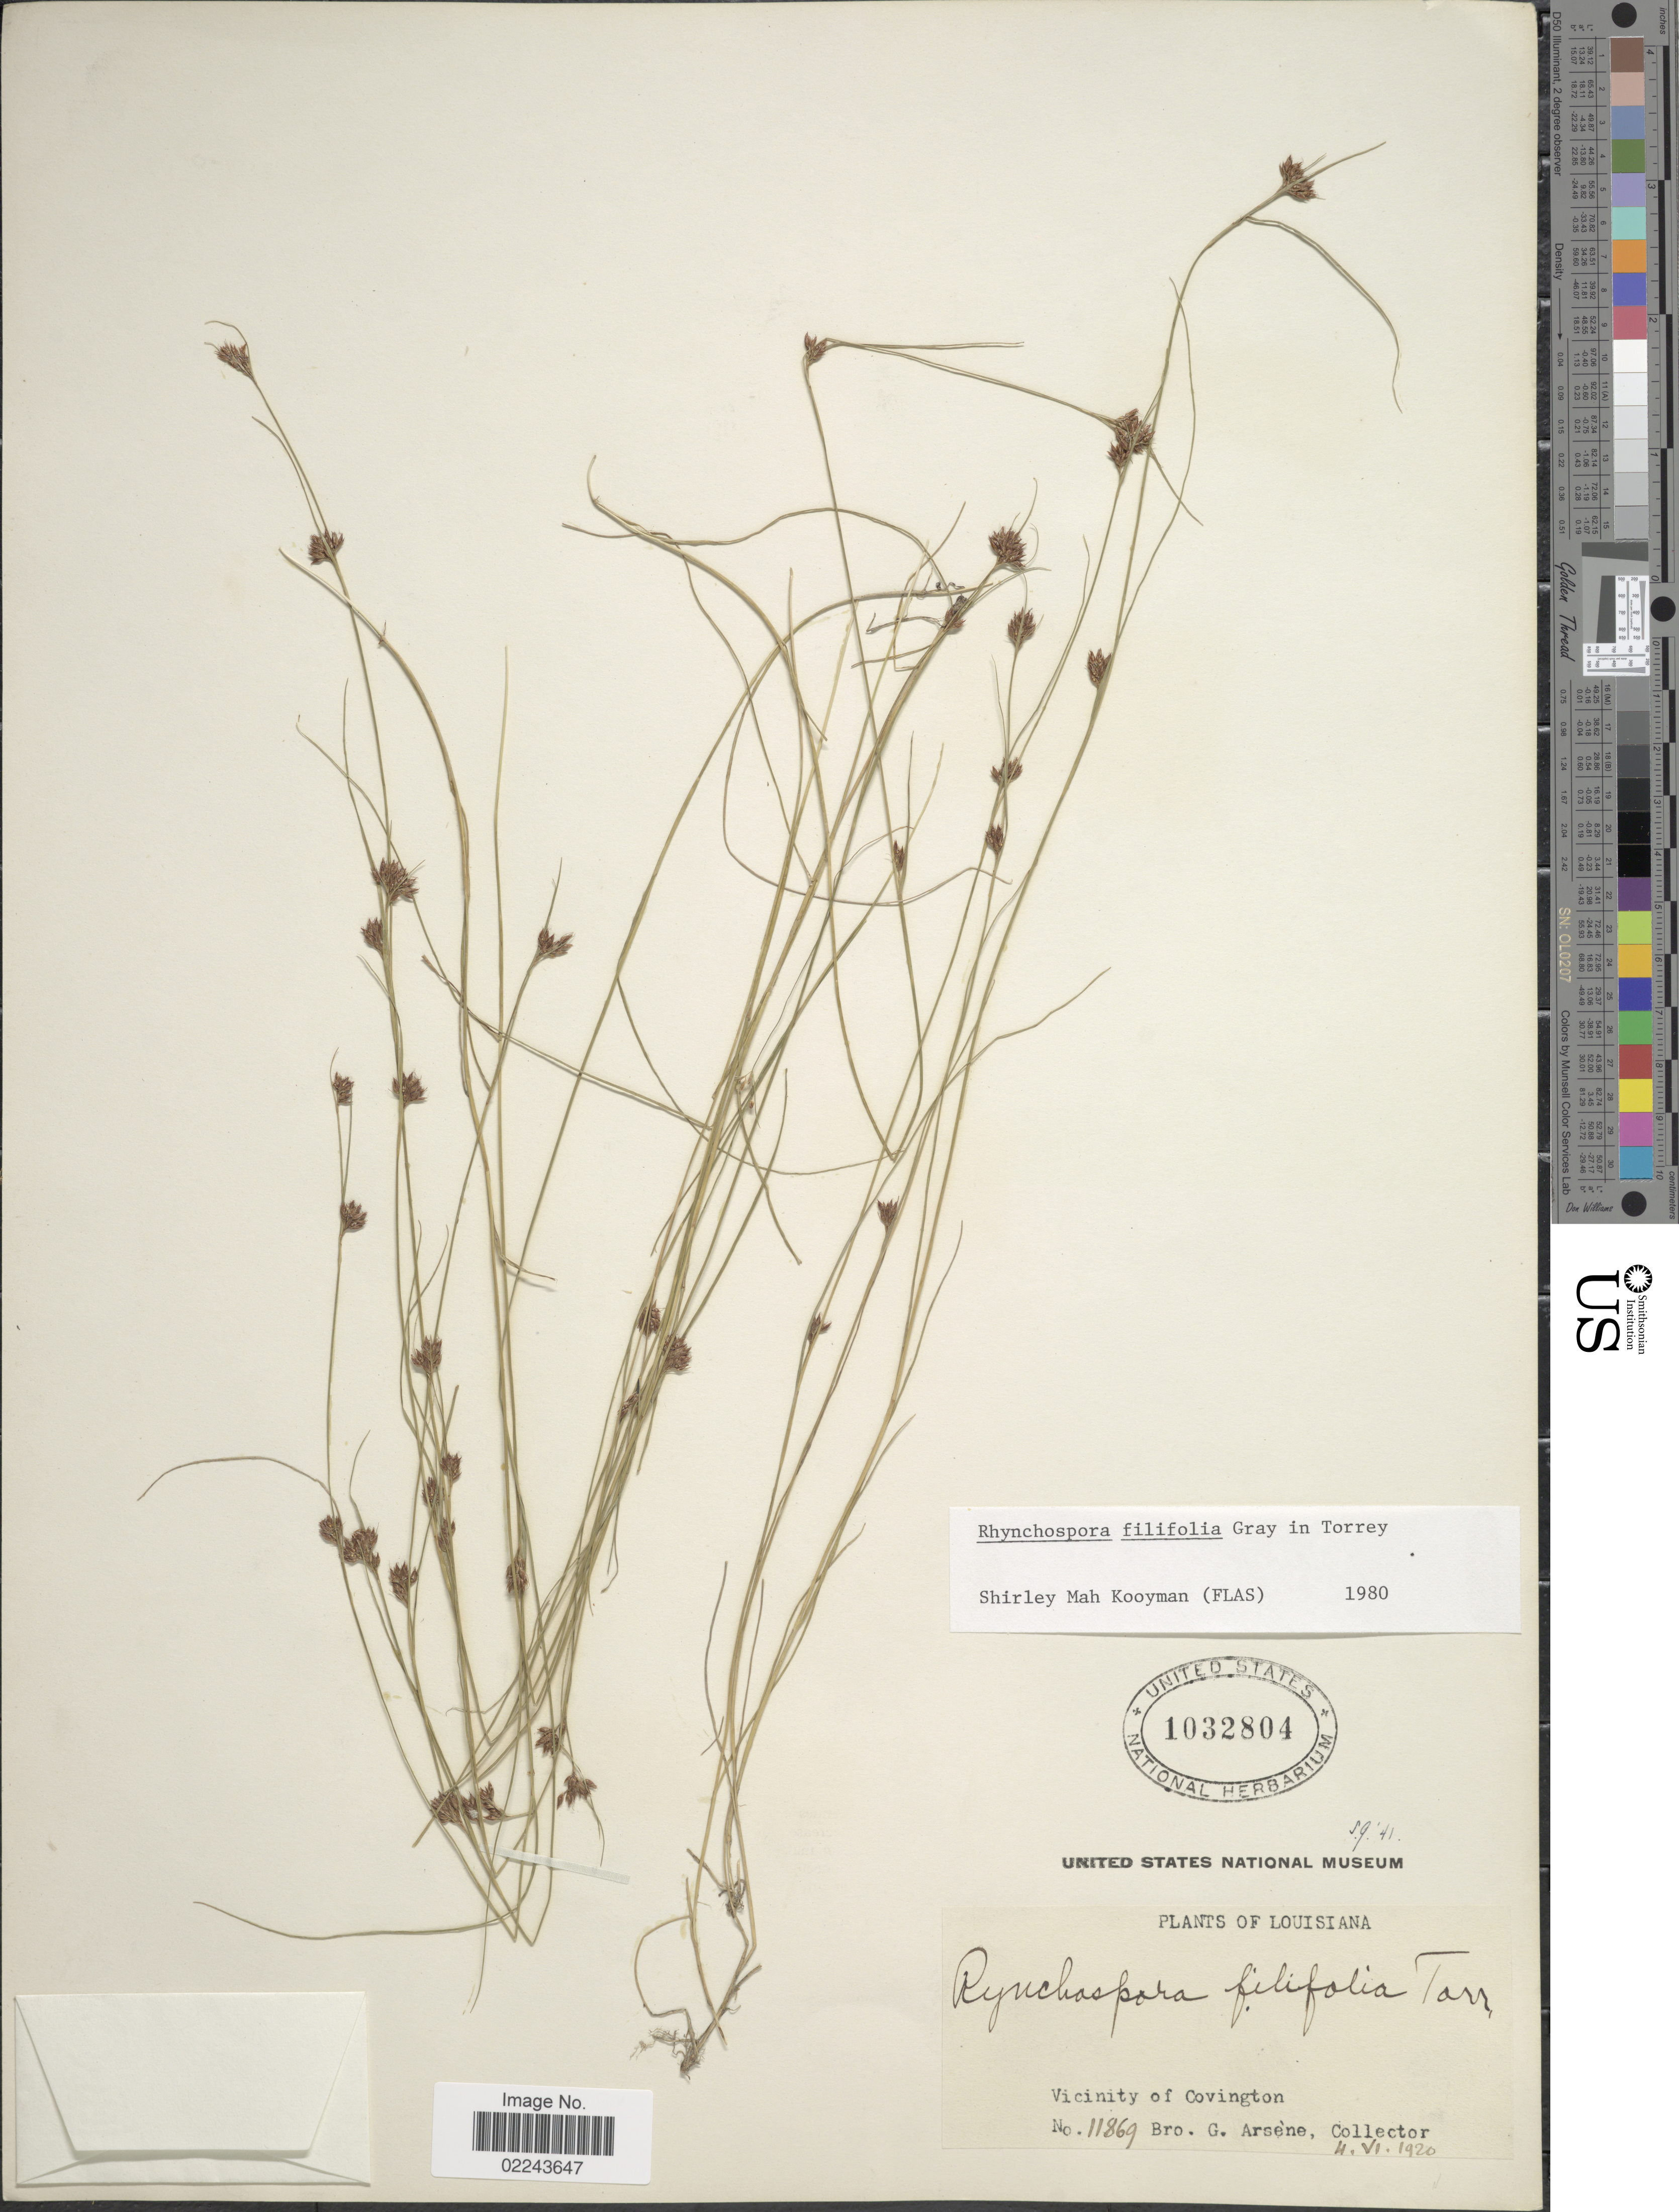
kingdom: Plantae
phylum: Tracheophyta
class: Liliopsida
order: Poales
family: Cyperaceae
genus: Rhynchospora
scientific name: Rhynchospora filifolia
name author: A. Gray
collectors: Bro. G. Arsène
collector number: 11869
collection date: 1920-06-04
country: United States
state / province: Louisiana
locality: Vicinity of Covington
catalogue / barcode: US 1032804